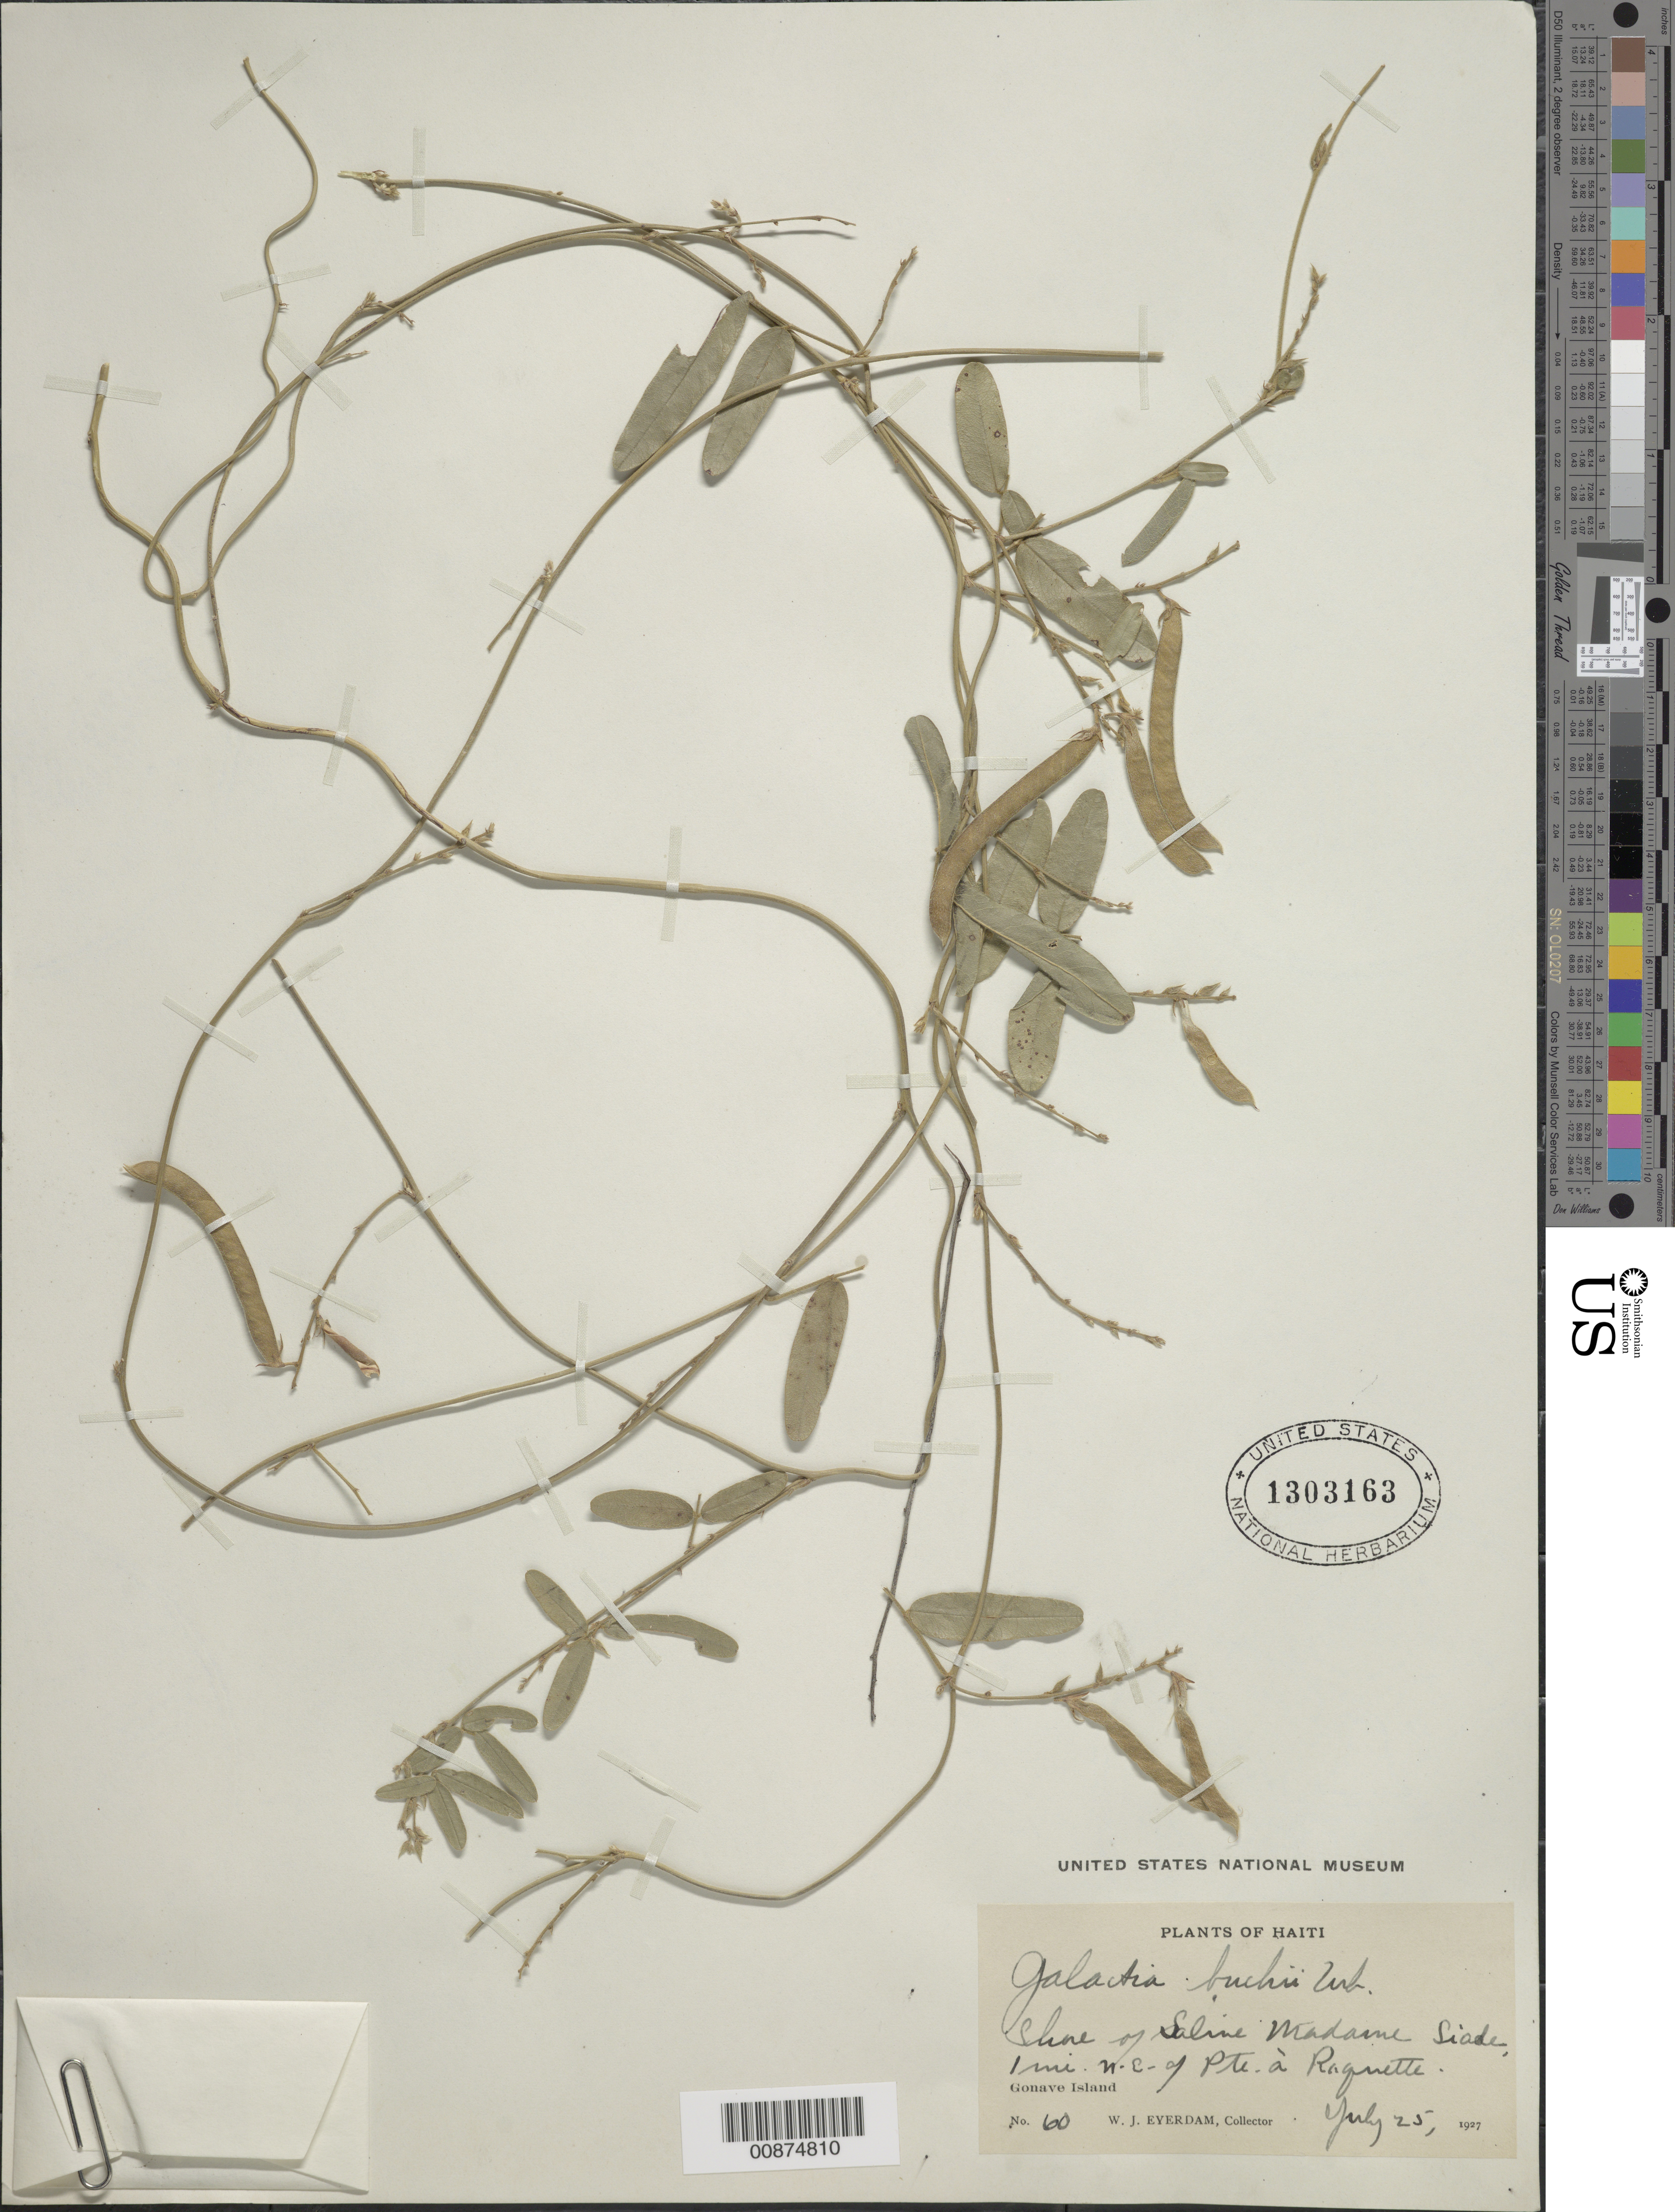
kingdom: Plantae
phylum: Tracheophyta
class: Magnoliopsida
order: Fabales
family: Fabaceae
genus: Galactia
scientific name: Galactia buchii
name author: Urb.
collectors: W. J. Eyerdam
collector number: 60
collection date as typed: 25 Jul 1927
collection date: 1927-07-25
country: Haiti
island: Île de la Gonâve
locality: Shore ofd Saline Madame Siade, 1 mi NE of Pte. à Raquette. Gonave Island.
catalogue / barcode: US 1303163